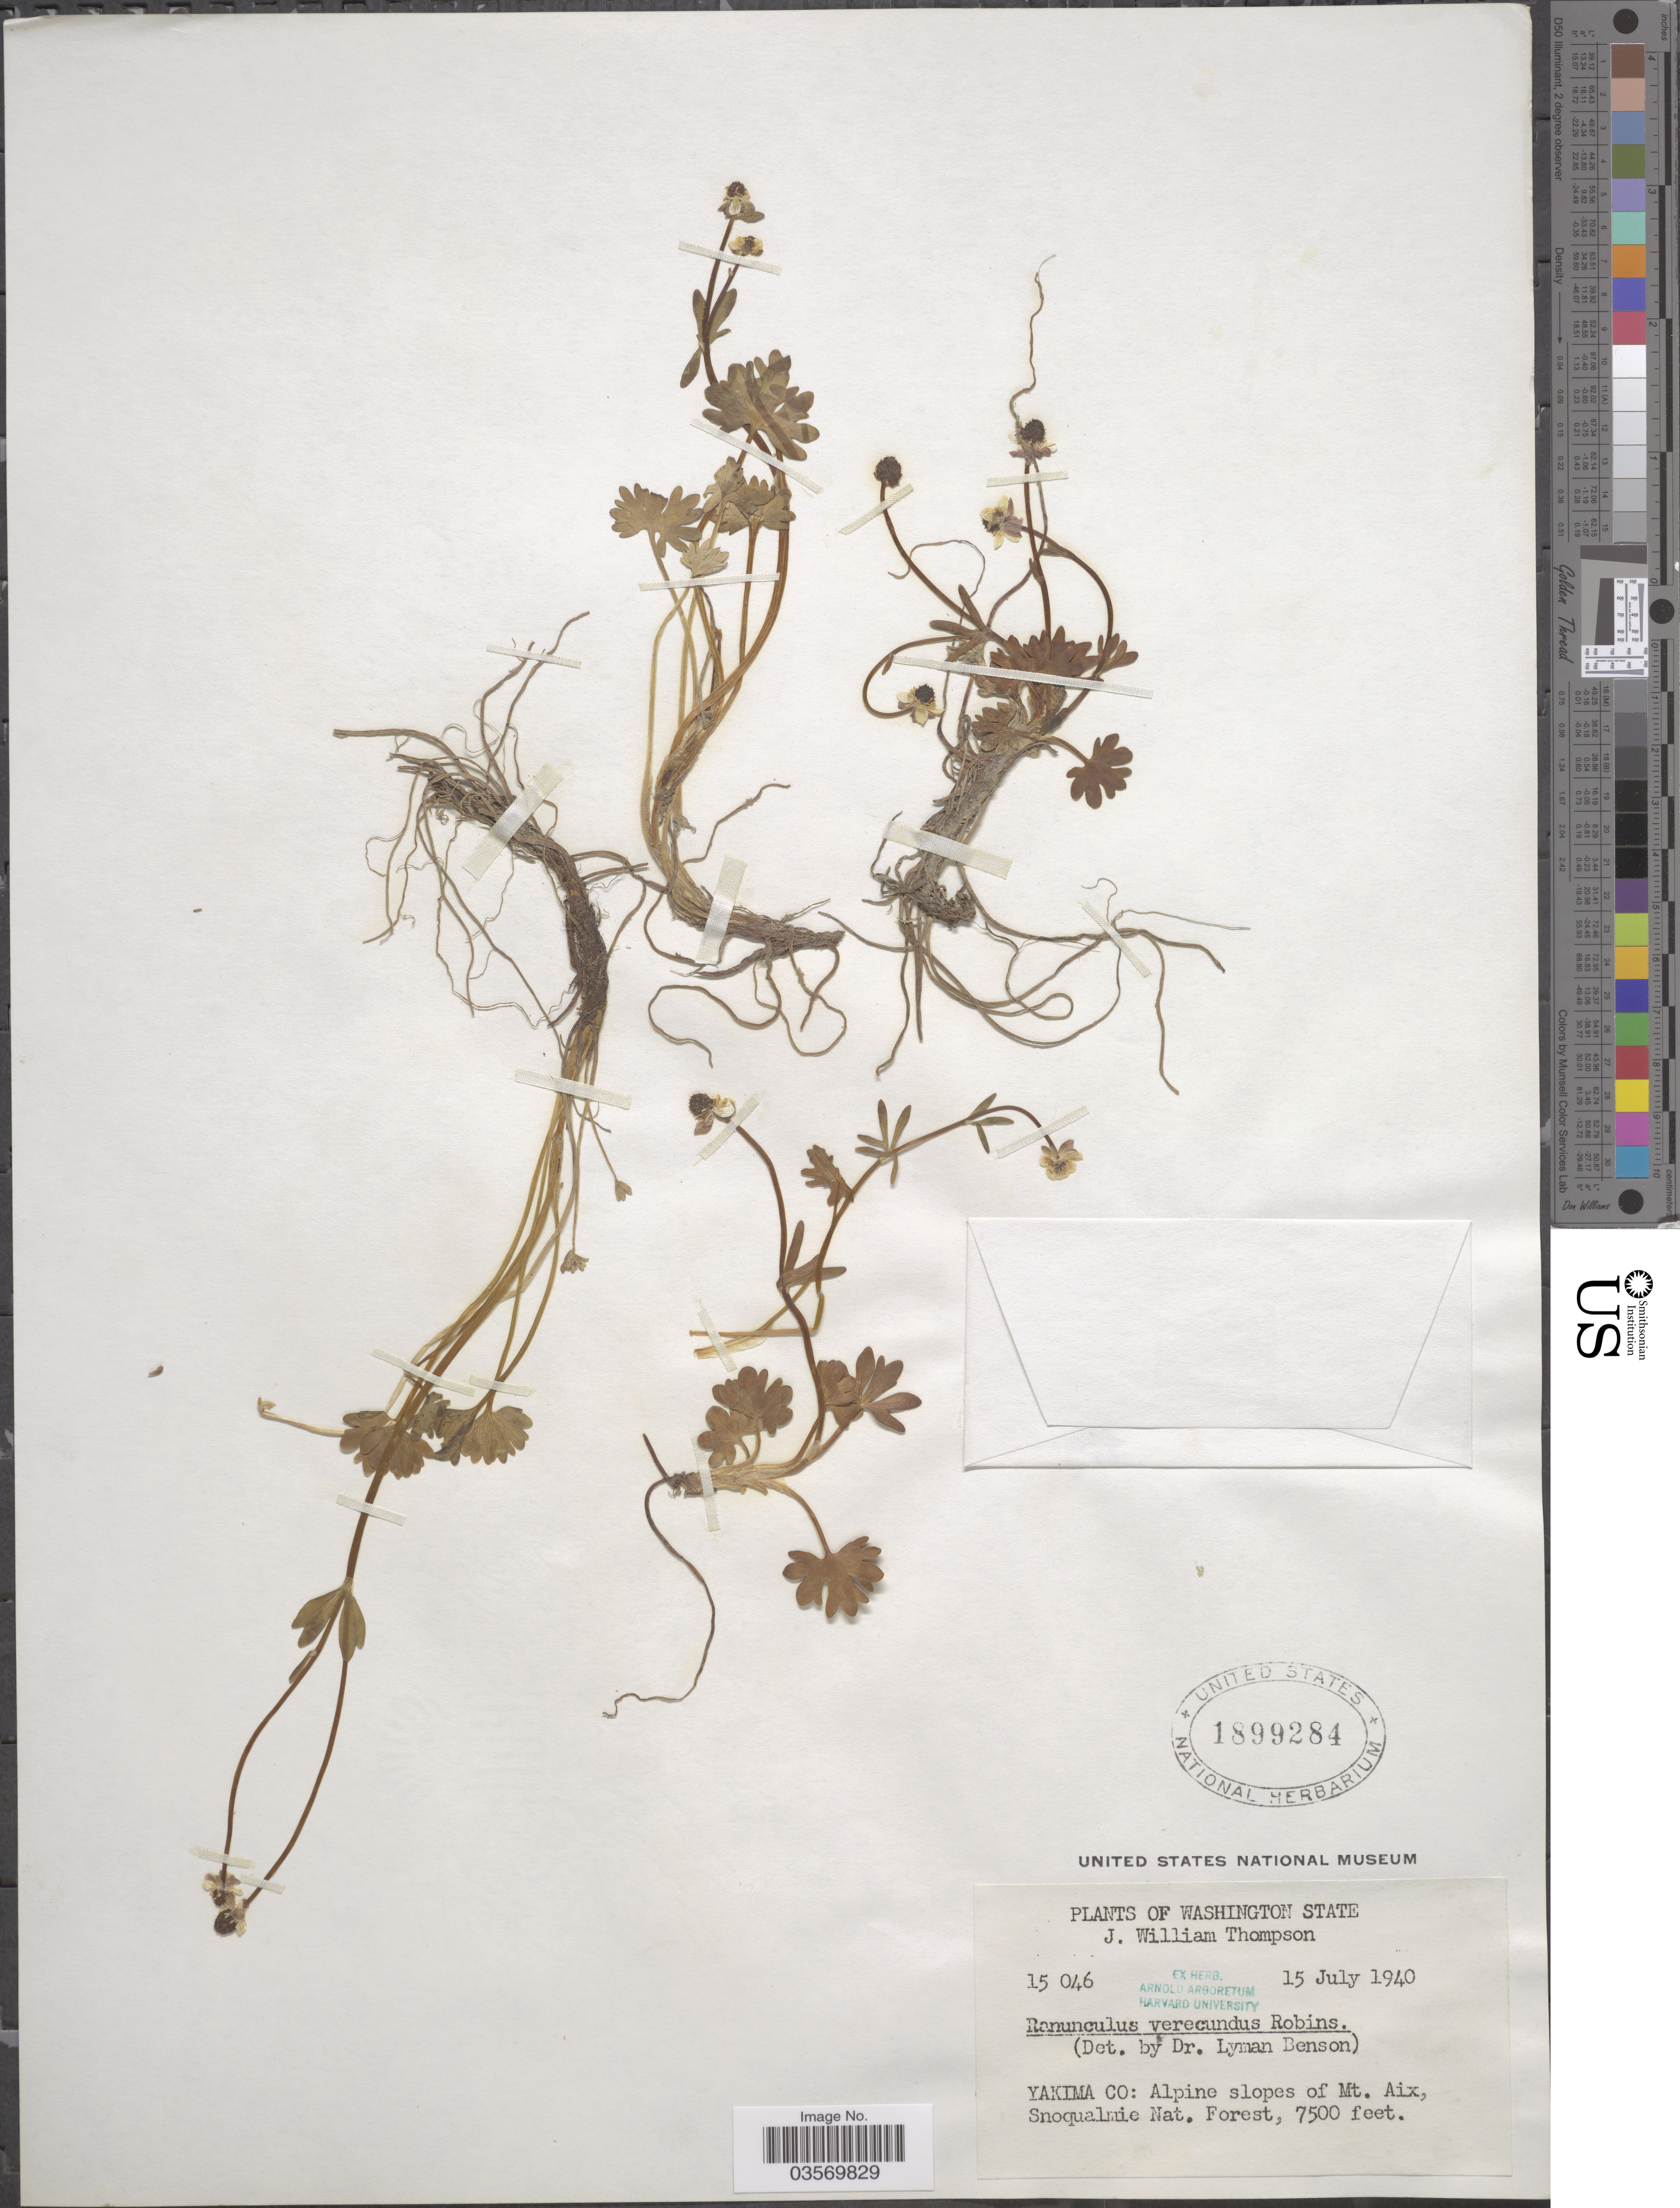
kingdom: Plantae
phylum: Tracheophyta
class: Magnoliopsida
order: Ranunculales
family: Ranunculaceae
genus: Ranunculus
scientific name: Ranunculus verecundus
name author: B.L. Rob.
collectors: J. W. Thompson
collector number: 15046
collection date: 1940-07-15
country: United States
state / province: Washington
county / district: Yakima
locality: Yakima Co: Alpine slopes of Mt. Aix, Snoqualmie Nat. Forest.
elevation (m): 2286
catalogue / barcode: US 1899284